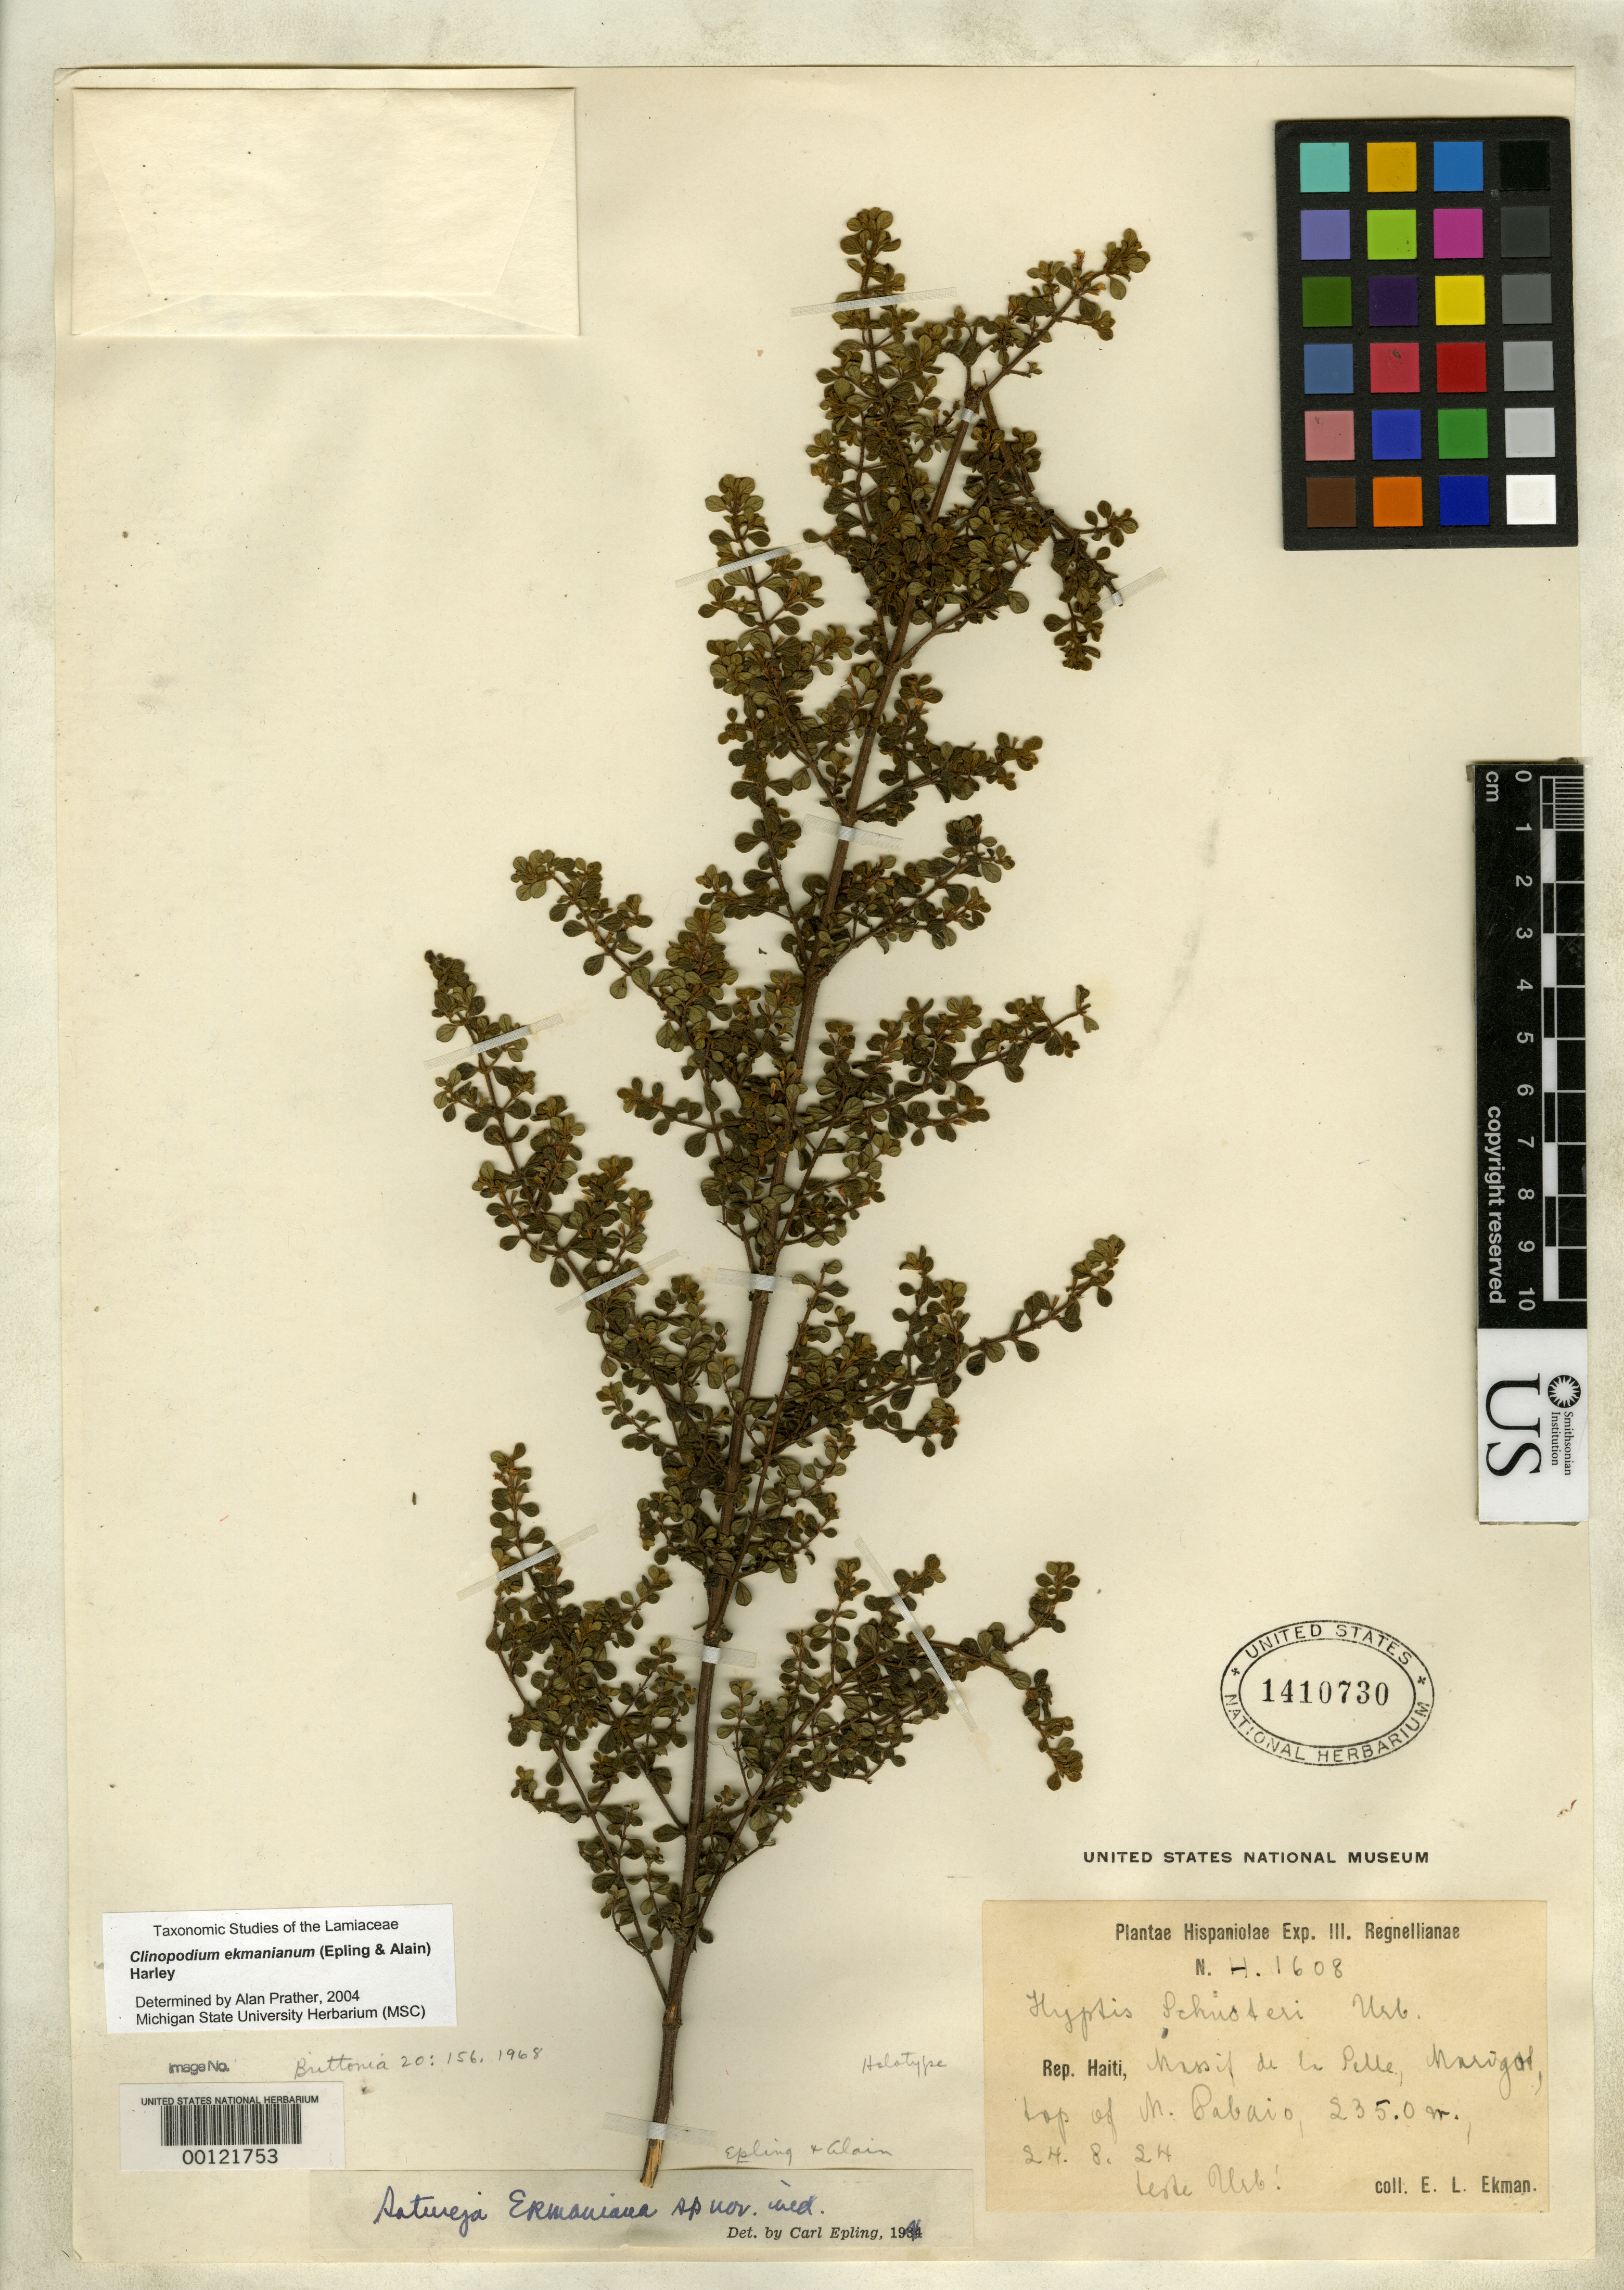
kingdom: Plantae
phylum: Tracheophyta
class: Magnoliopsida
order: Lamiales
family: Lamiaceae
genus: Satureja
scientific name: Satureja ekmaniana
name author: Epling & Alain in Alain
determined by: Prather, L. A.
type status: Holotype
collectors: E. L. Ekman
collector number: H.1608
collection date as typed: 24 Aug 1924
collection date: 1924-08-24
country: Haiti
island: Hispaniola Island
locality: Massif de La Selle, Marigot, top of M. [Morne] Cabaio.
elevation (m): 2350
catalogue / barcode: US 1410730